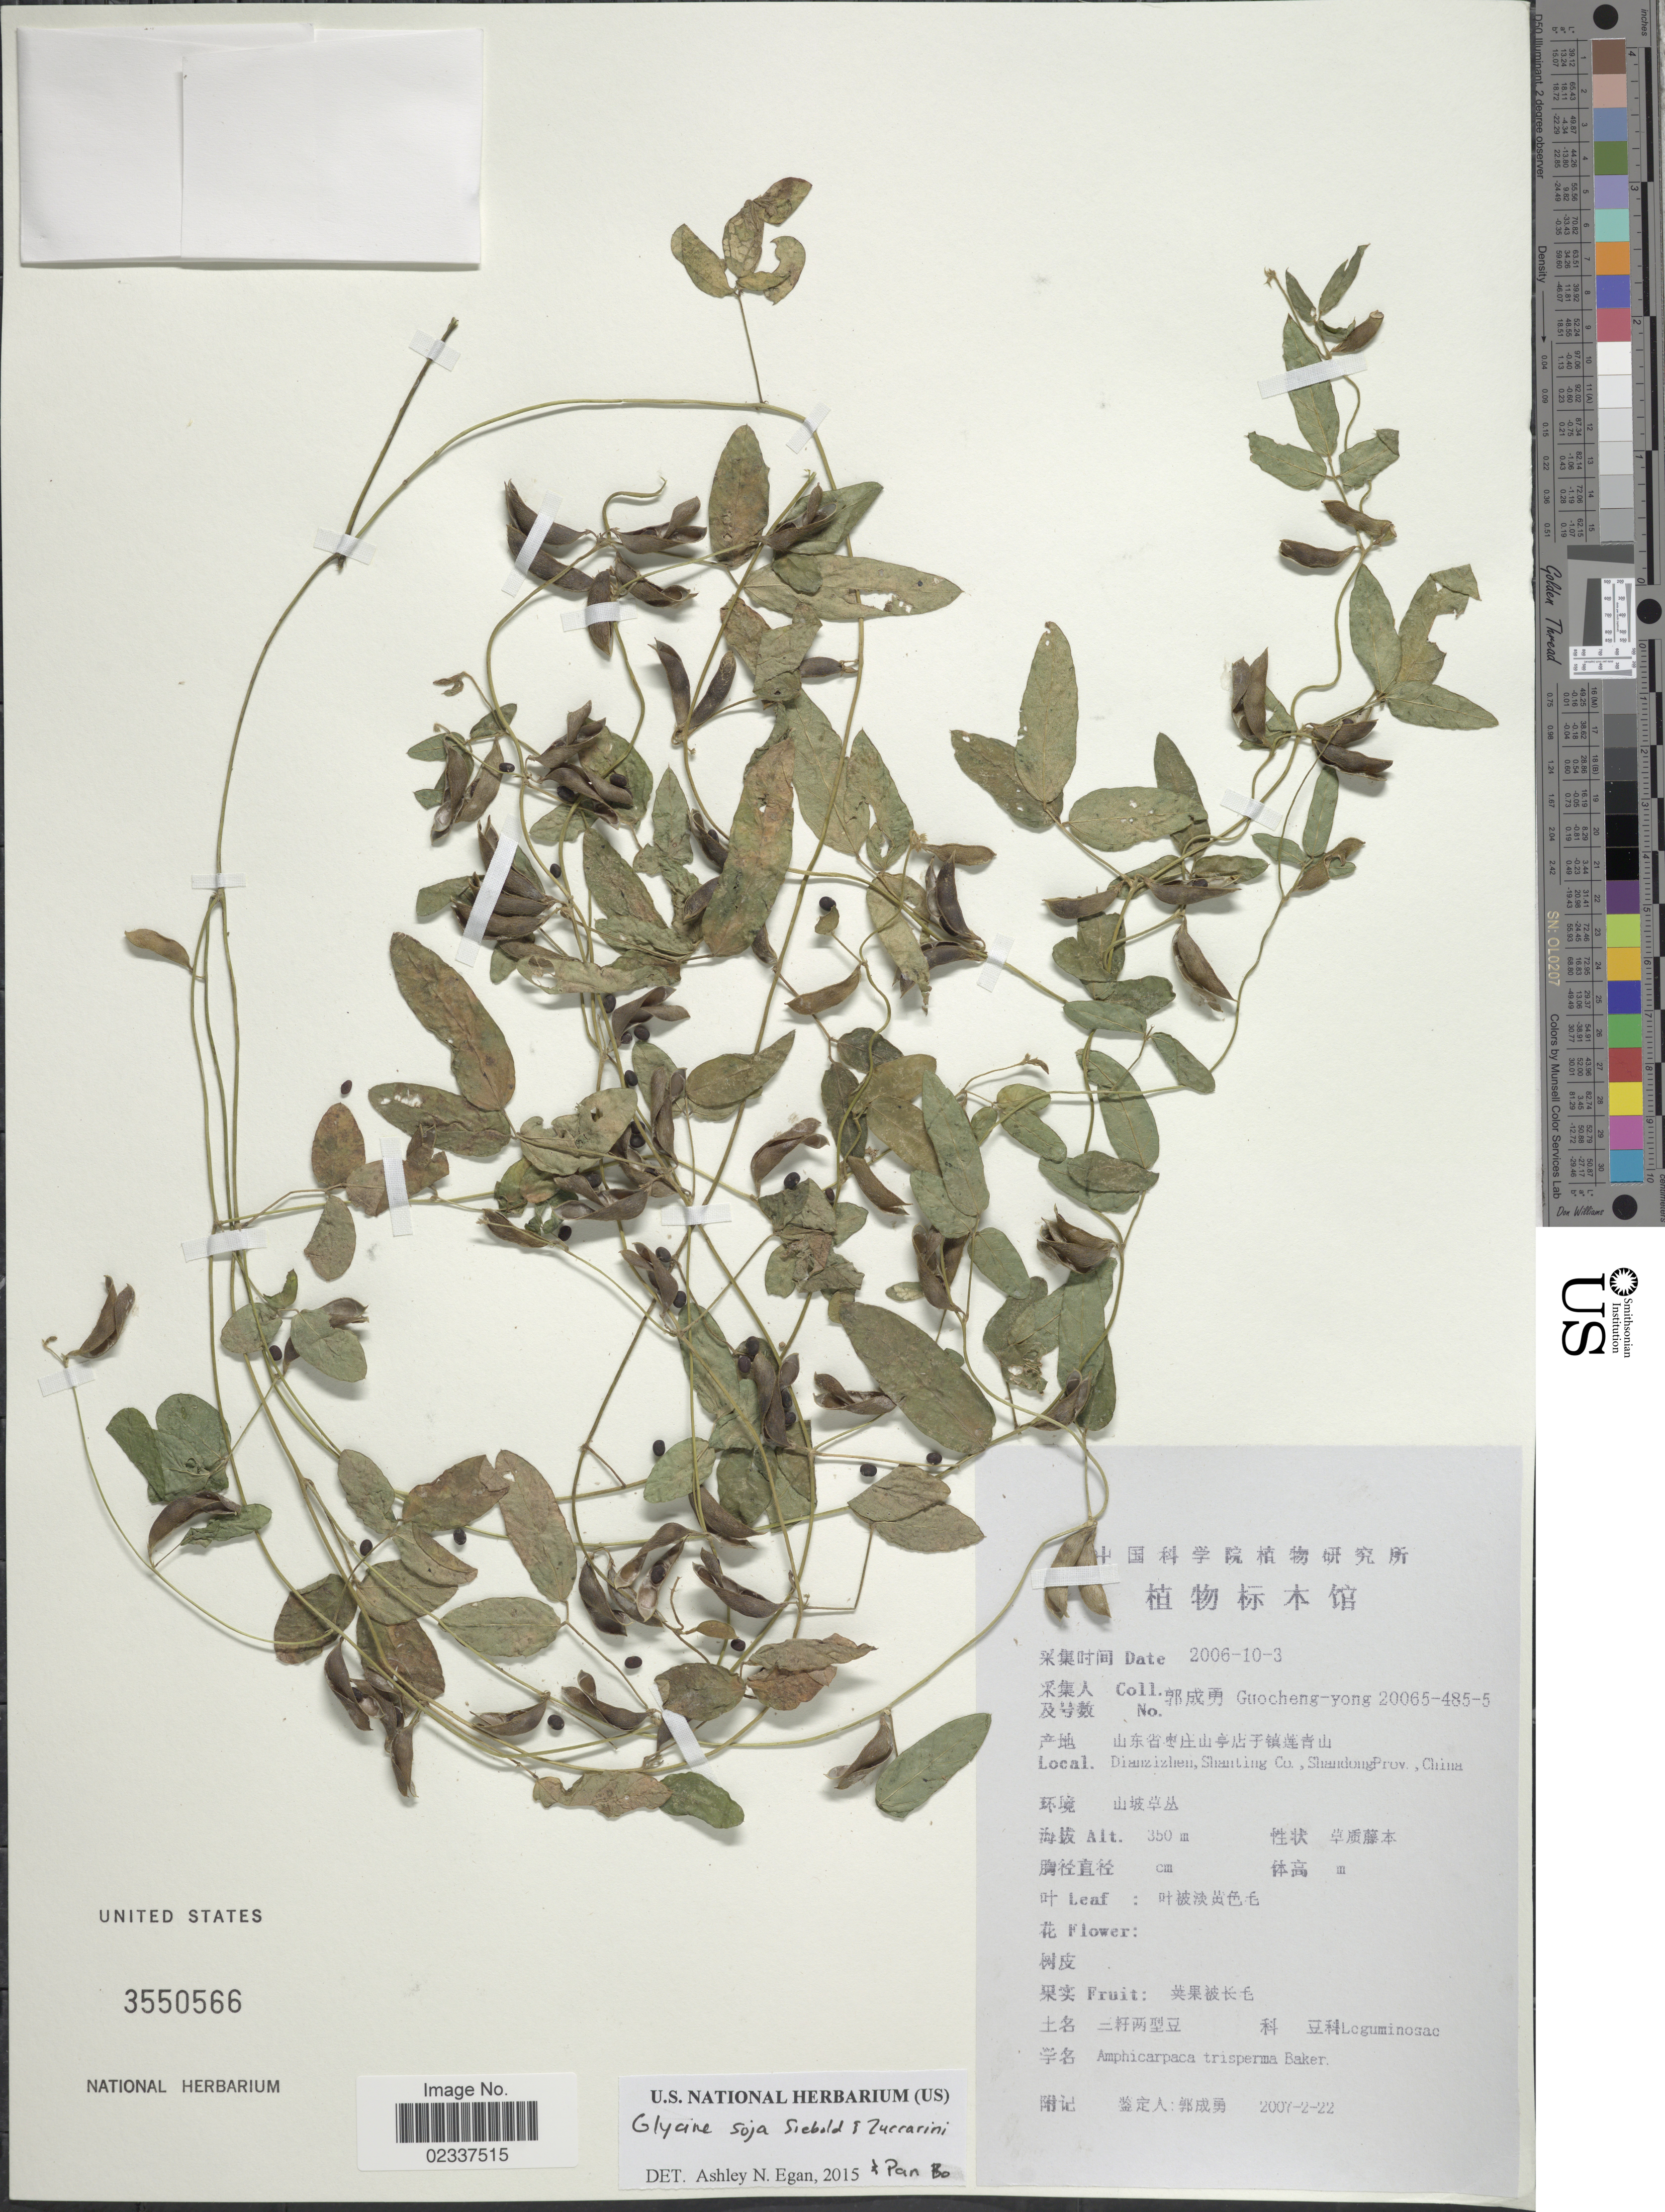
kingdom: Plantae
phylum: Tracheophyta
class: Magnoliopsida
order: Fabales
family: Fabaceae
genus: Glycine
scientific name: Glycine soja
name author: Siebold & Zucc.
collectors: Guo cheng-yong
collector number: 20065-485-5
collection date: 2006-10-03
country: China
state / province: Shandong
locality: Dianzizhen, Shanting Co.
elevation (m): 350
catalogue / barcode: US 3550566